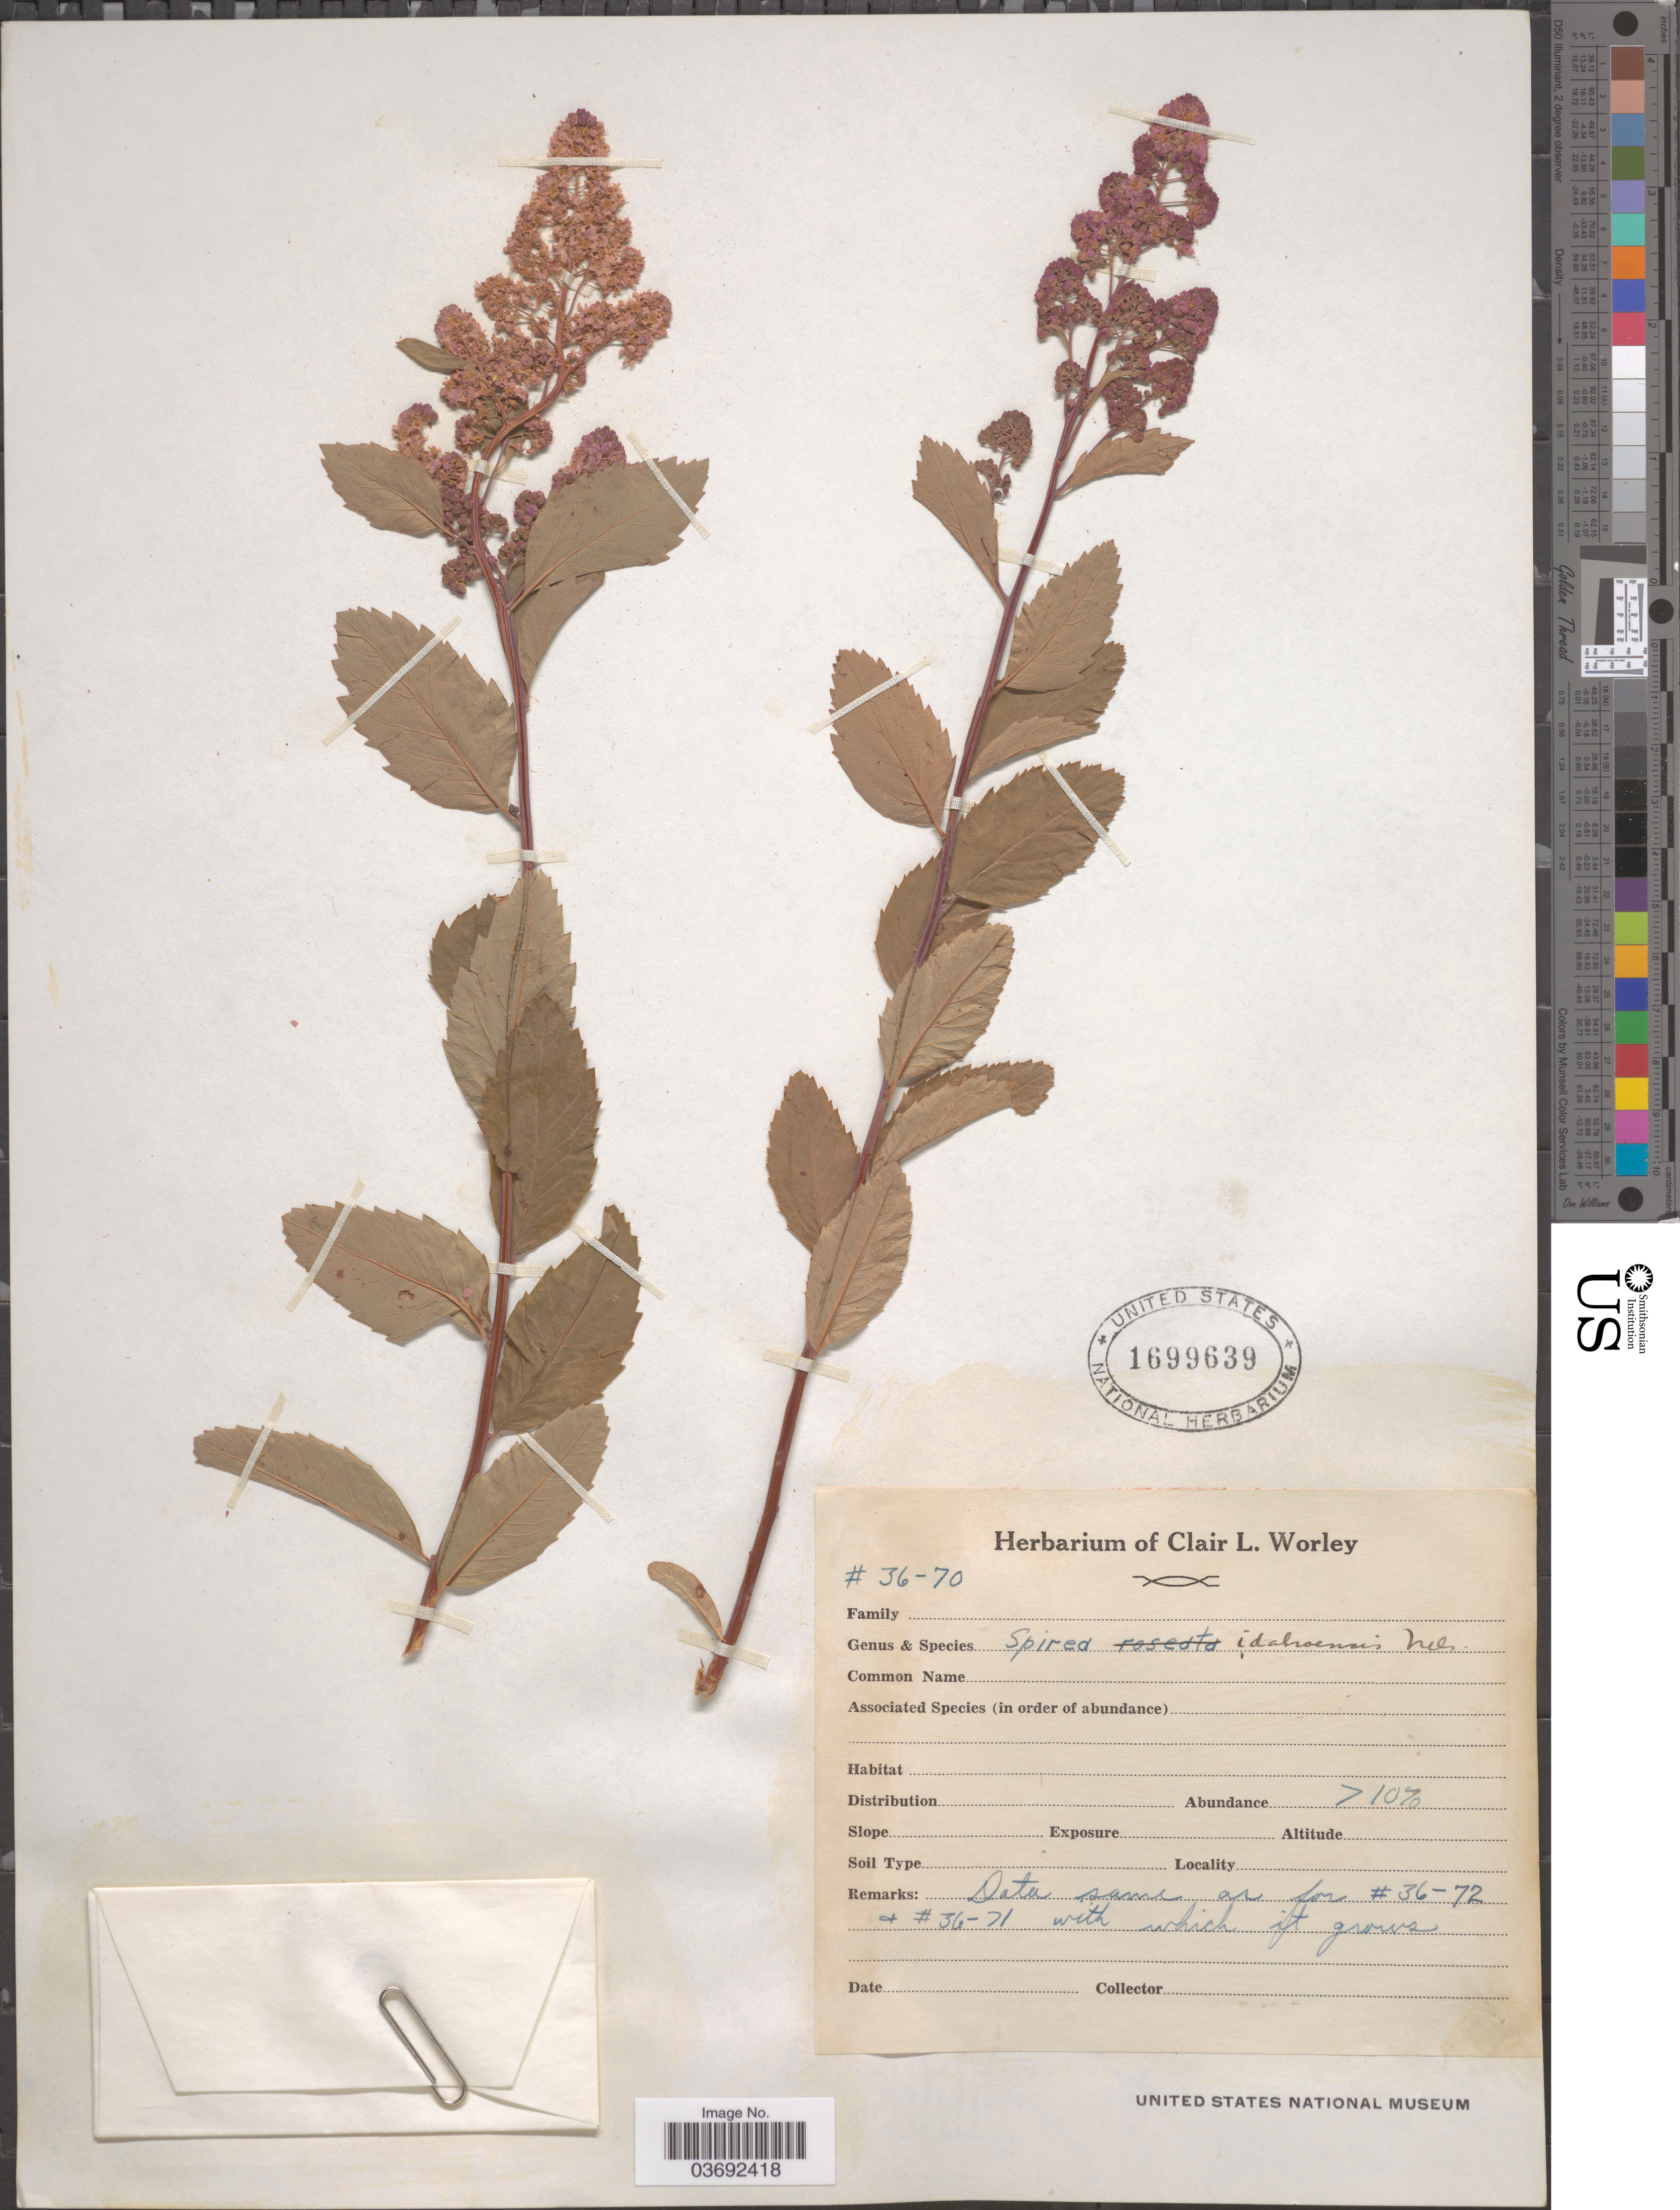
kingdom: Plantae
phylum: Tracheophyta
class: Magnoliopsida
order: Rosales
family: Rosaceae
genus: Spiraea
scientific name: Spiraea idahoensis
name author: A. Nelson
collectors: Ex herb. Clair L. Worley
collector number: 36-70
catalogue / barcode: US 1699639